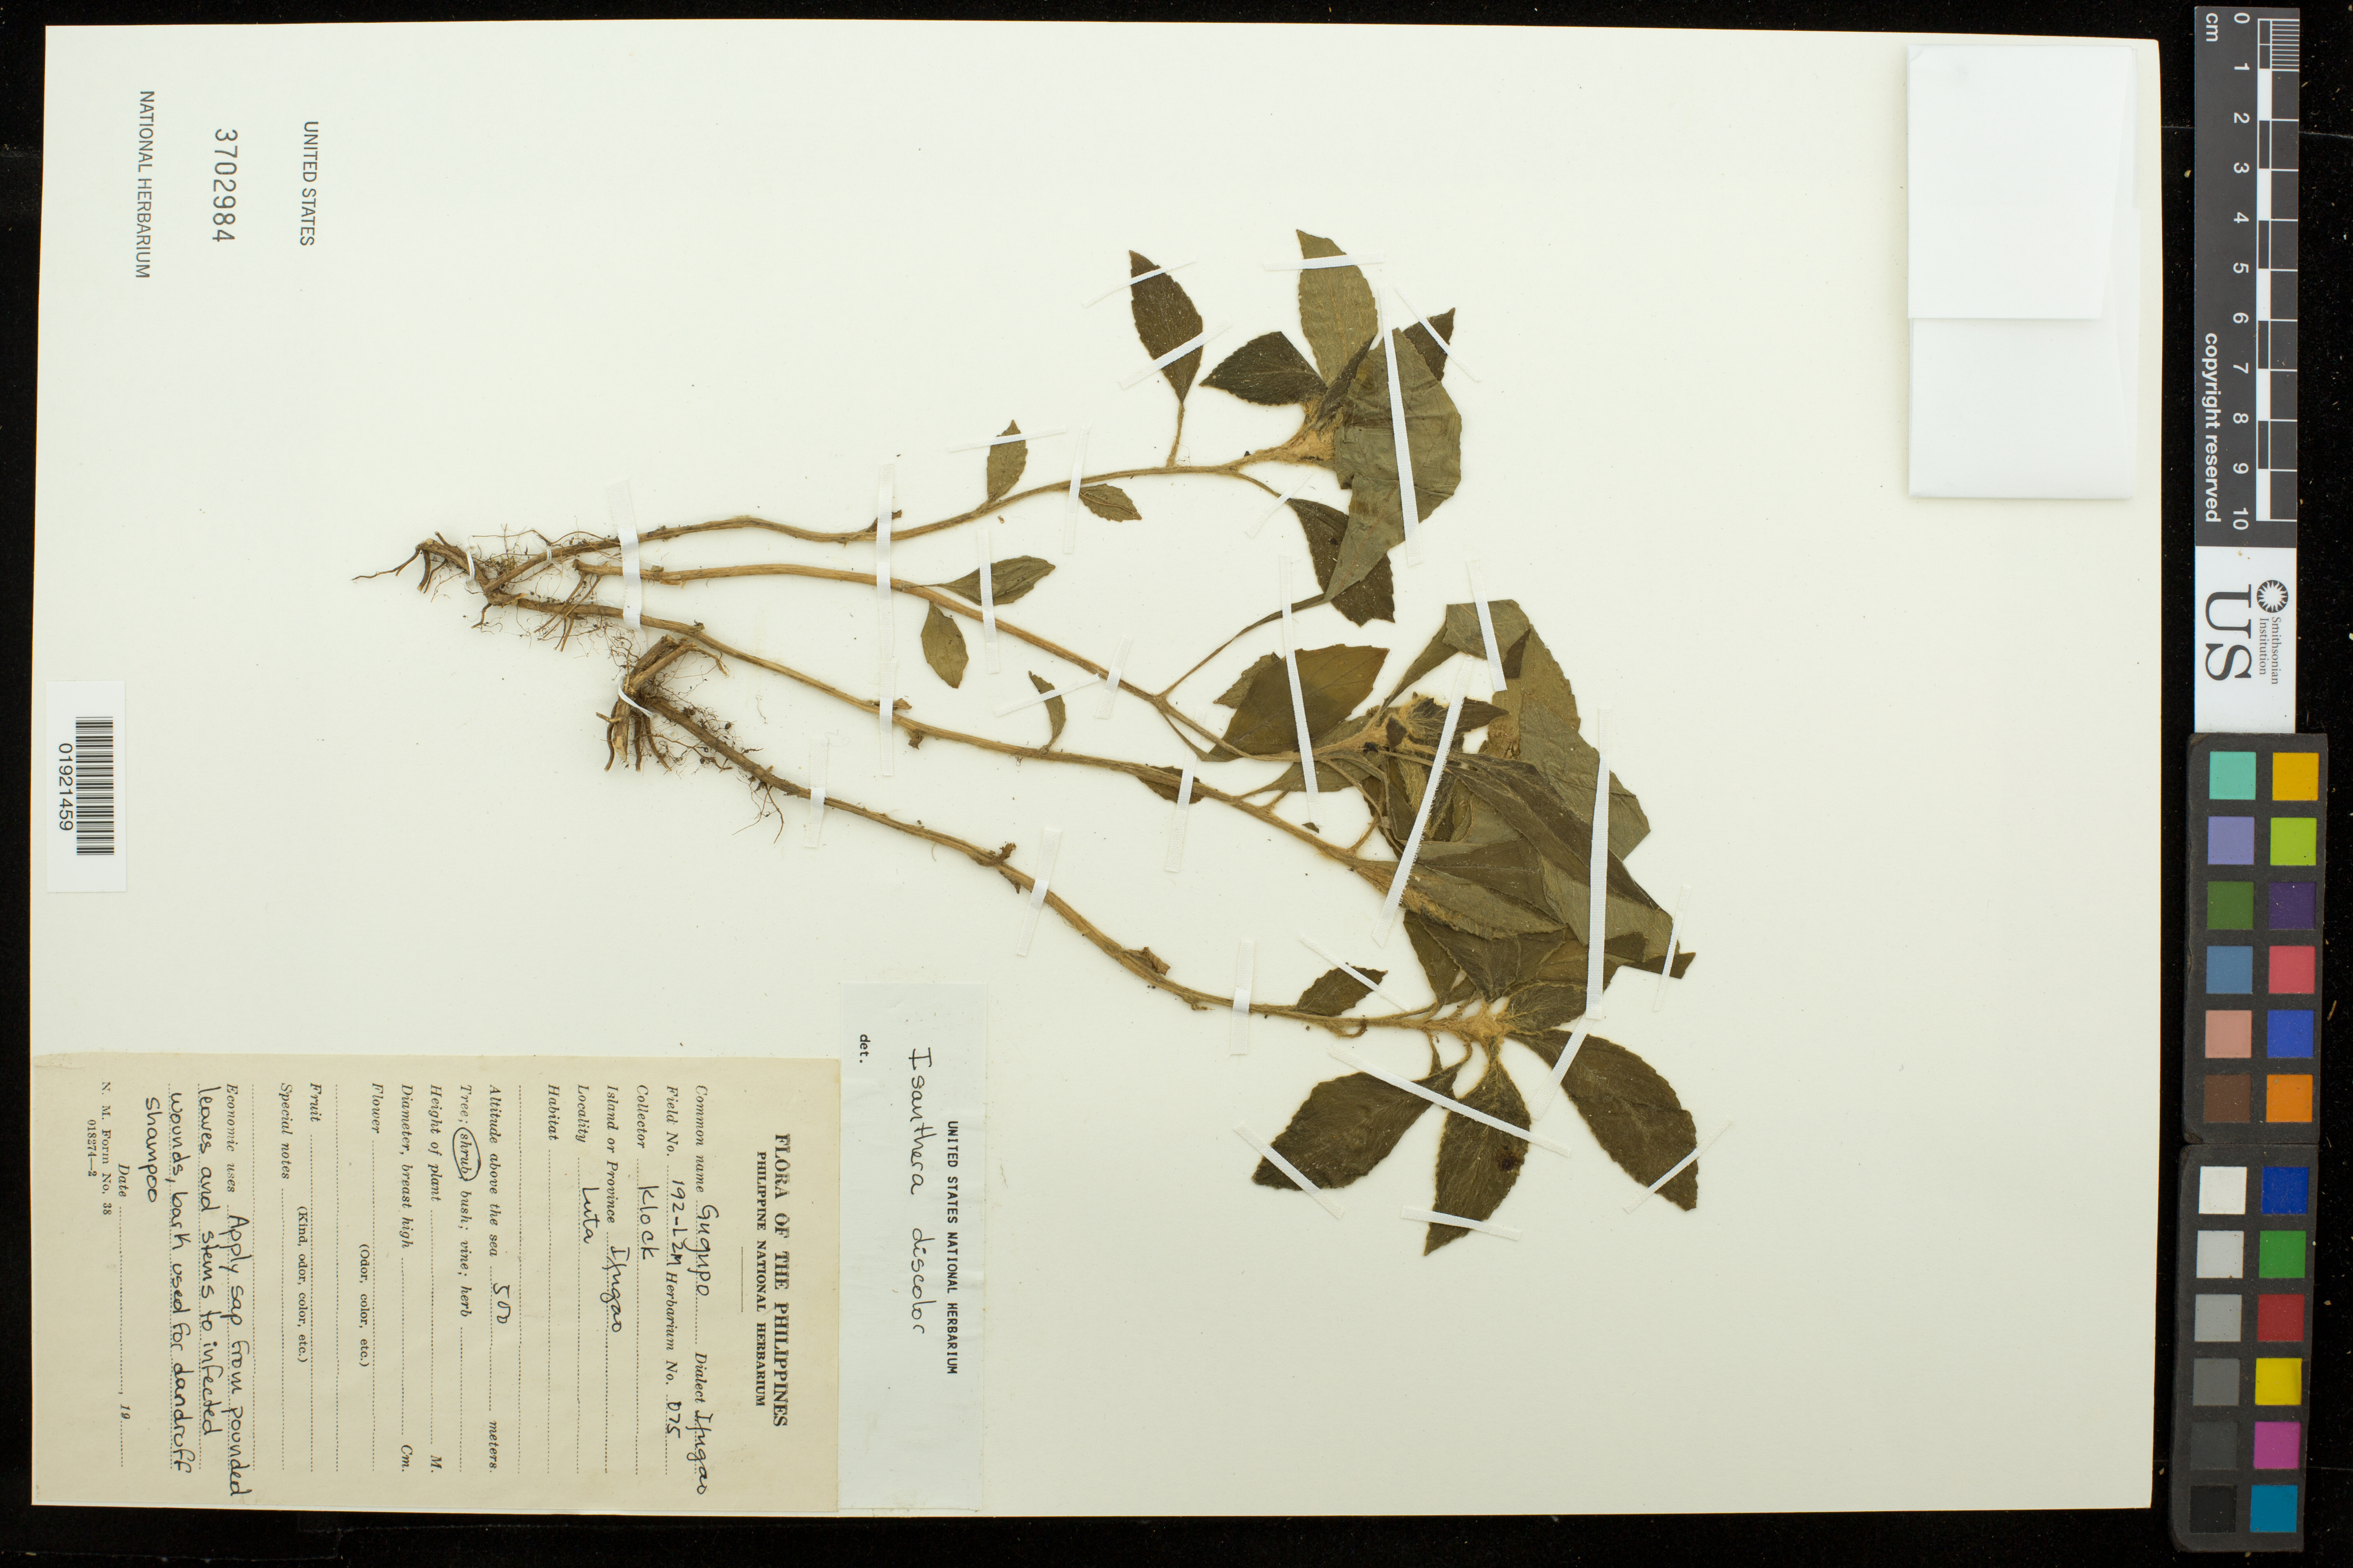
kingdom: Plantae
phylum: Tracheophyta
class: Magnoliopsida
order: Lamiales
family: Gesneriaceae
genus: Rhynchotechum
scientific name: Rhynchotechum discolor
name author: (Maxim.) B.L. Burtt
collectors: Klock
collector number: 192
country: Philippines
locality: Ifugao, Luta.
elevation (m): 500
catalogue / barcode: US 3702984